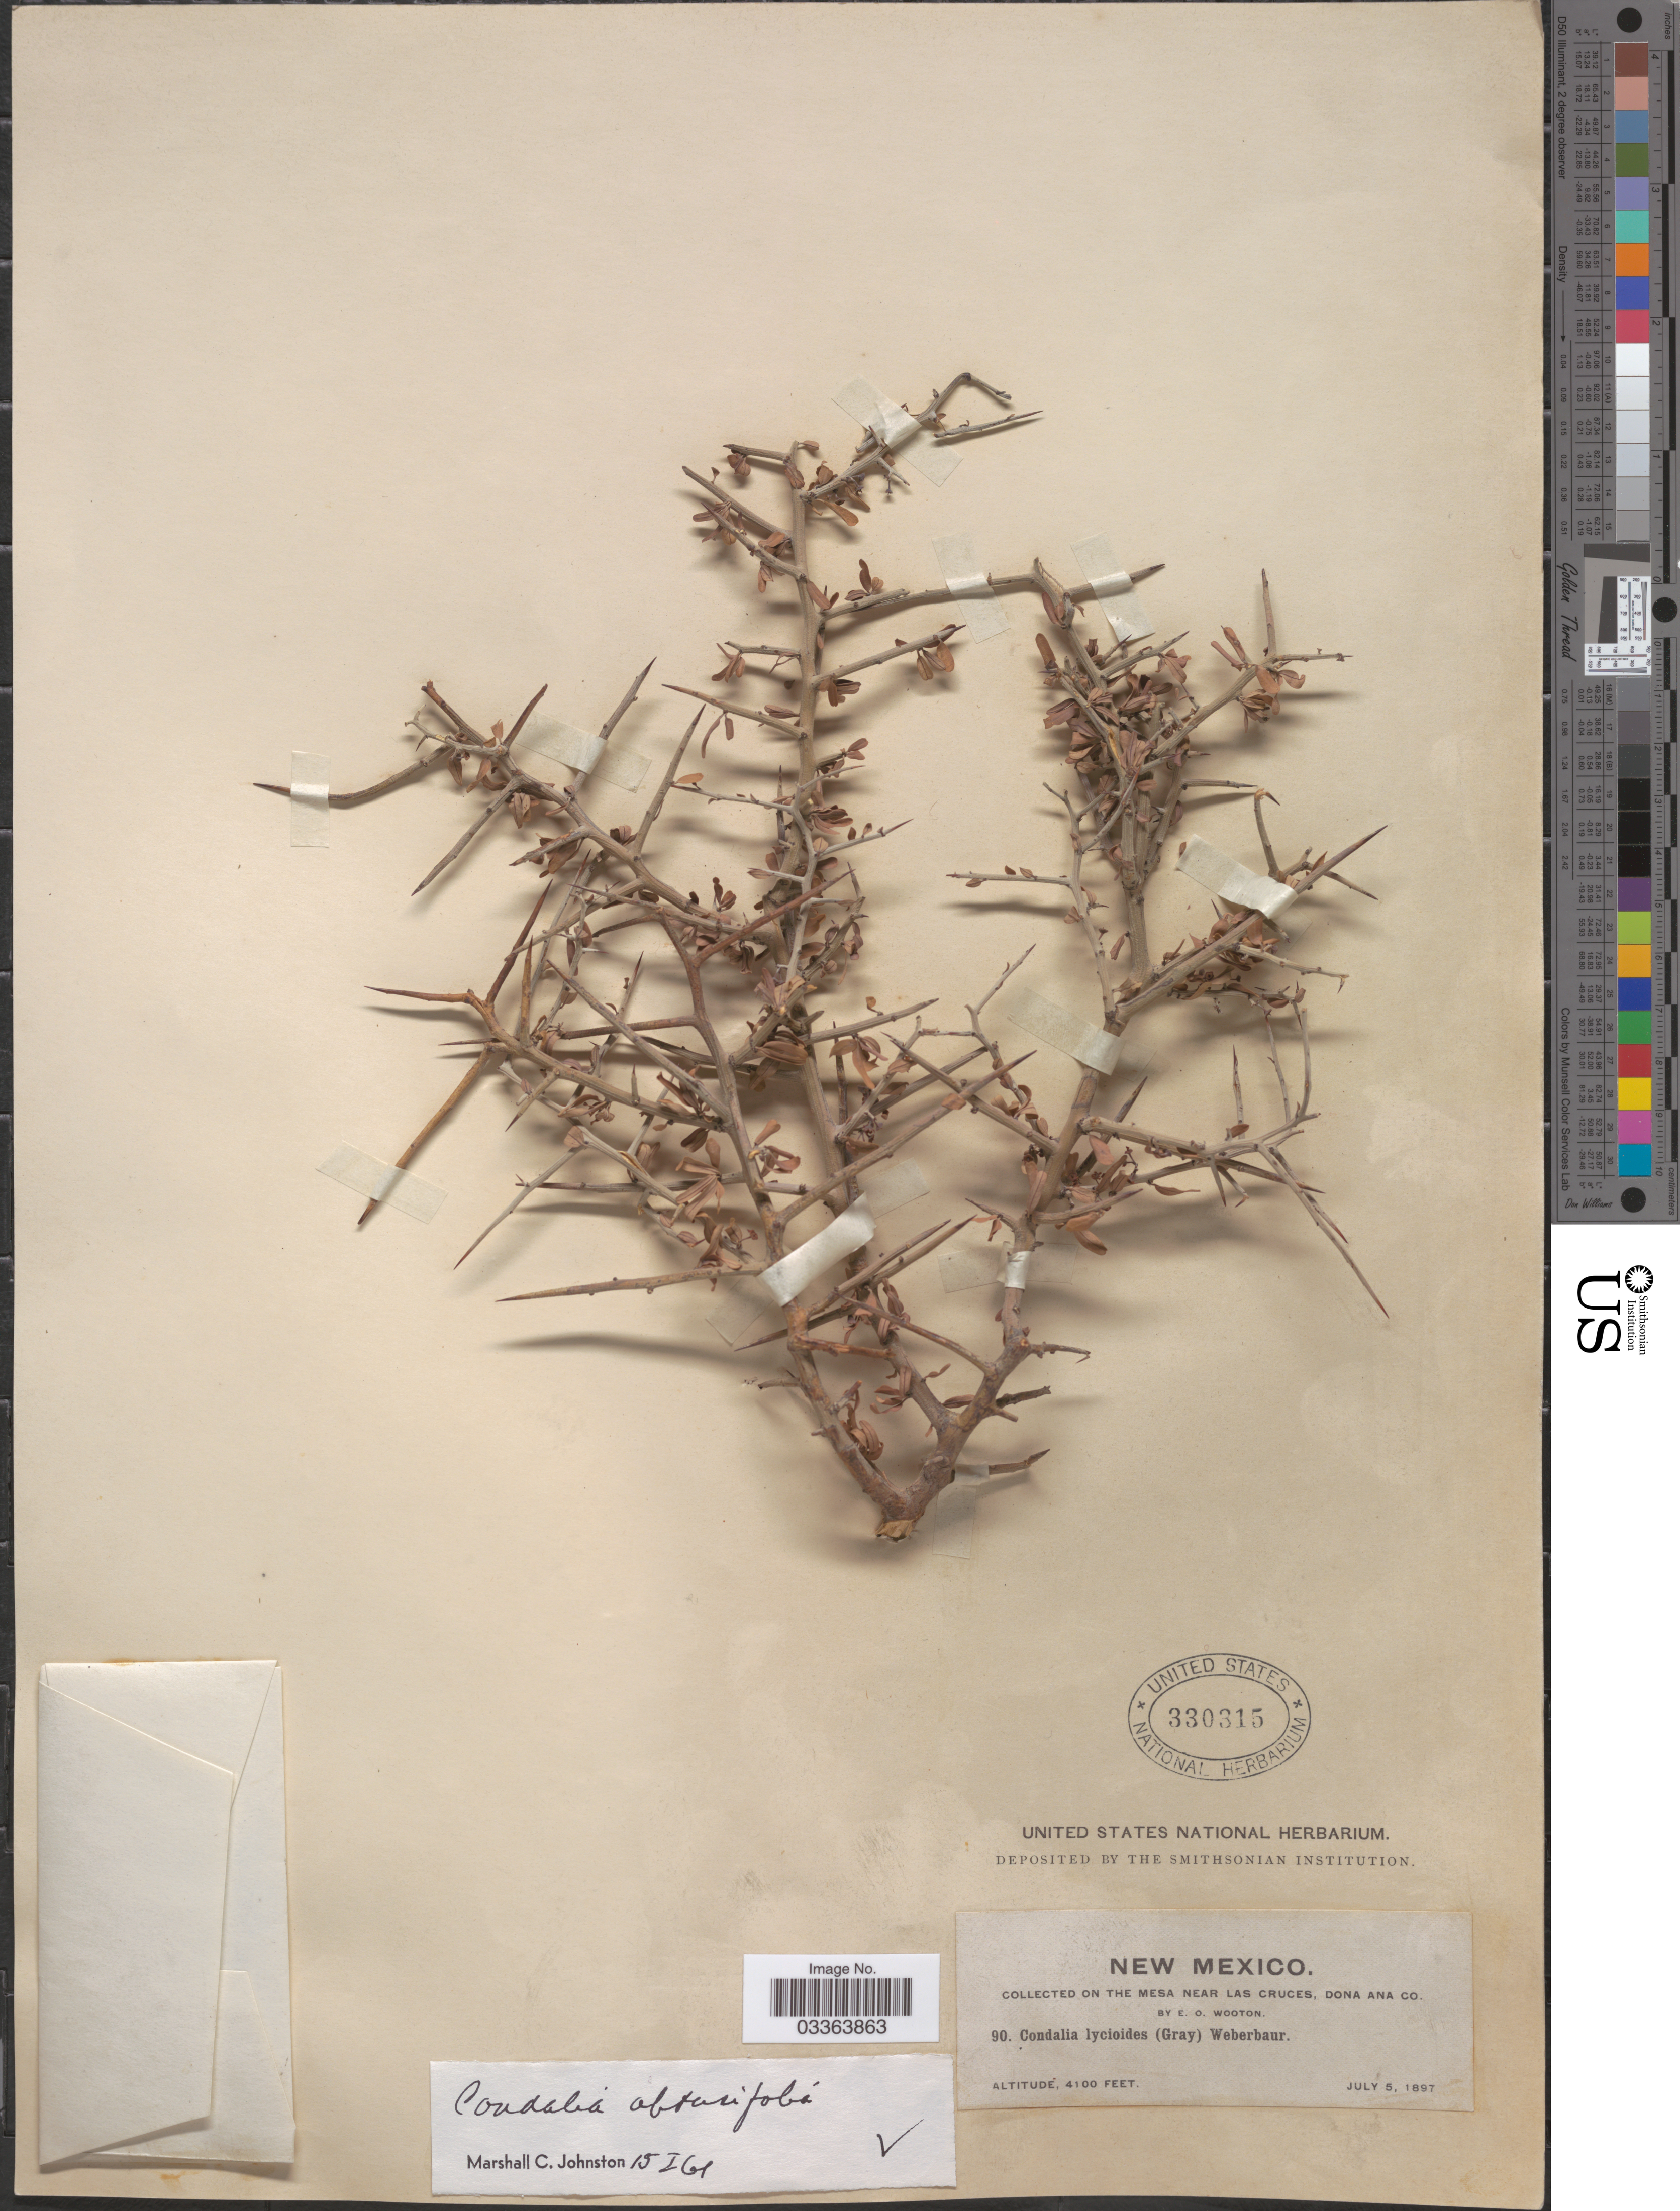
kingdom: Plantae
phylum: Tracheophyta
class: Magnoliopsida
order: Rosales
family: Rhamnaceae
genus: Sarcomphalus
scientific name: Sarcomphalus obtusifolius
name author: (Hook. ex Torr. & A. Gray) Hauenschild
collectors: E. O. Wooton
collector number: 90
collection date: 1897-07-05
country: United States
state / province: New Mexico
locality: On the Mesa near Las Cruces, Dona Ana Co.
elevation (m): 1250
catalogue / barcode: US 330315